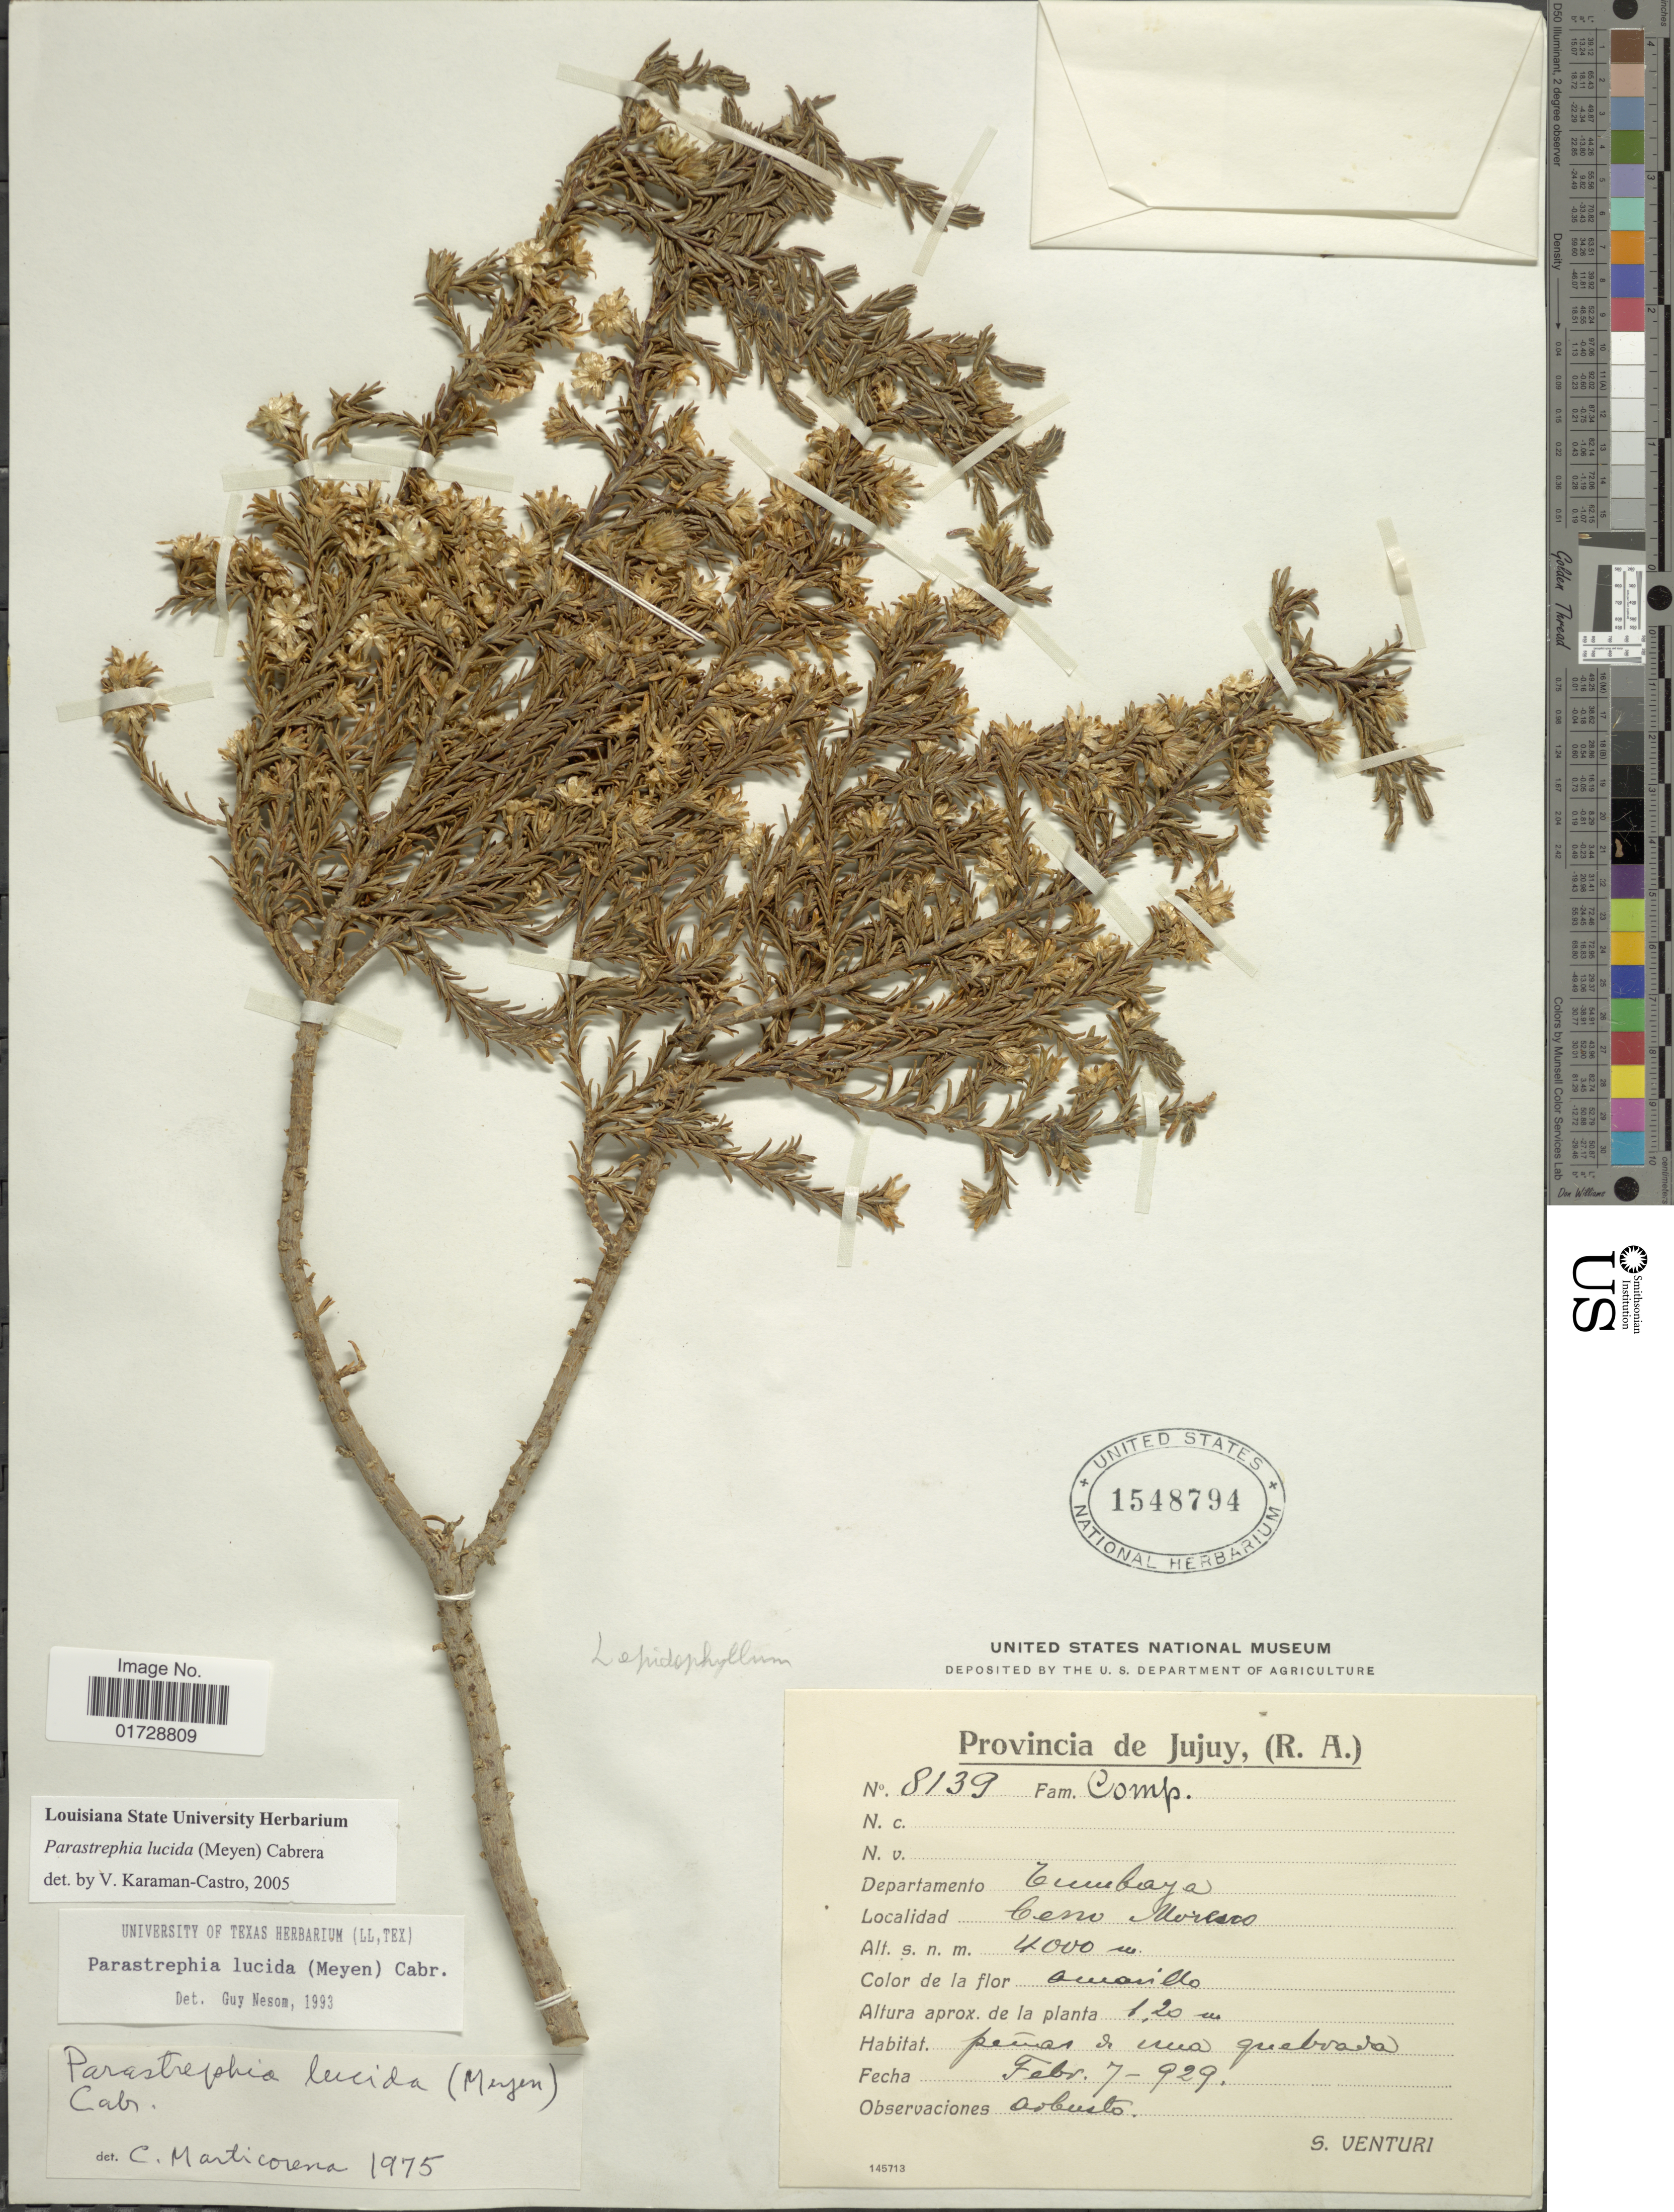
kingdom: Plantae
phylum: Tracheophyta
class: Magnoliopsida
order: Asterales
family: Asteraceae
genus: Parastrephia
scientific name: Parastrephia lucida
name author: (Meyen) Cabrera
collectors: S. Venturi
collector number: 8139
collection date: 1929-02-07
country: Argentina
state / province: Jujuy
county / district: Cumbaya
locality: Cerro Moreno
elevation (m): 4000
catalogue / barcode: US 1548794